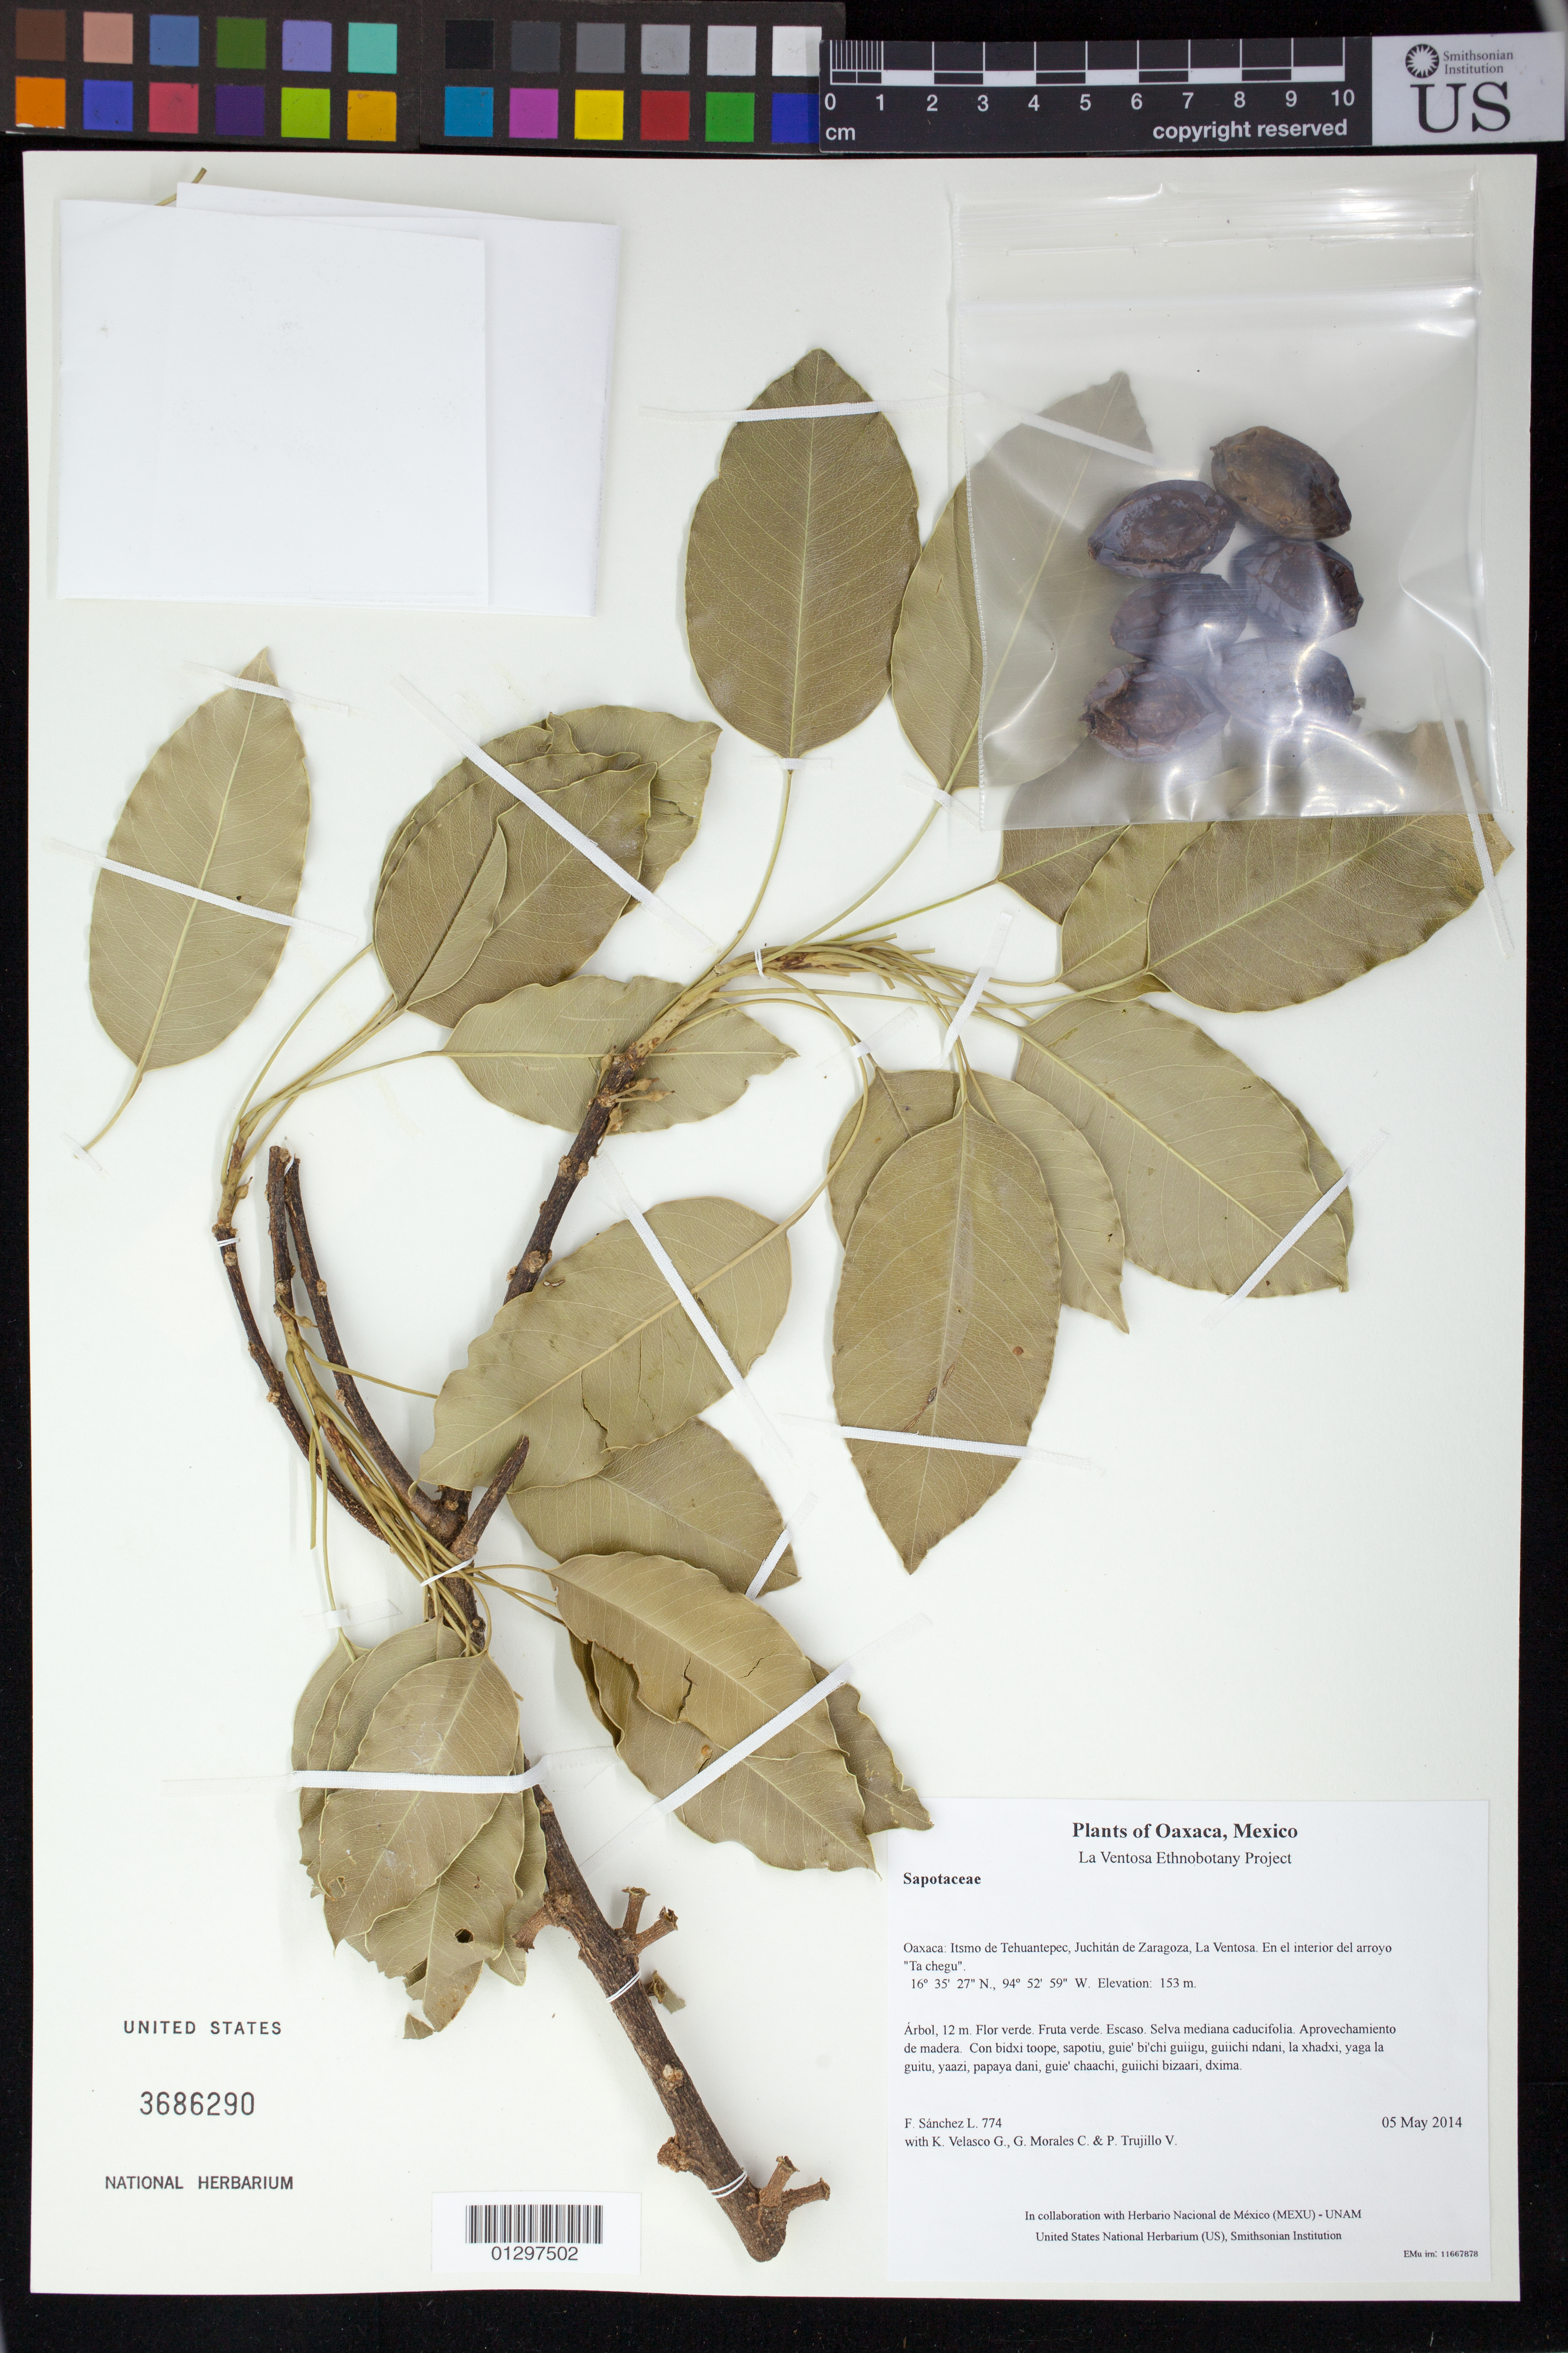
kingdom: Plantae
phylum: Tracheophyta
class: Magnoliopsida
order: Ericales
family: Sapotaceae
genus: Sideroxylon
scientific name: Sideroxylon capiri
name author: (A. DC.) Pittier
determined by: Velasco G., Kenia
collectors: F. Sánchez L., K. Velasco G., G. Morales C. & P. Trujillo V.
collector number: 774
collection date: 2014-05-05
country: Mexico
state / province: Oaxaca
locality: Itsmo de Tehuantepec, Juchitán de Zaragoza, La Ventosa. En el interior del arroyo "Ta chegu".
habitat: Selva mediana caducifolia. Aprovechamiento de madera.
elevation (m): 153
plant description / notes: JEBOT, MEXU, SERO, US; Yaga. 12 m. Guie' naga'. Cuaananaxhi naga'. Huaxie'.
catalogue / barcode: US 3686290